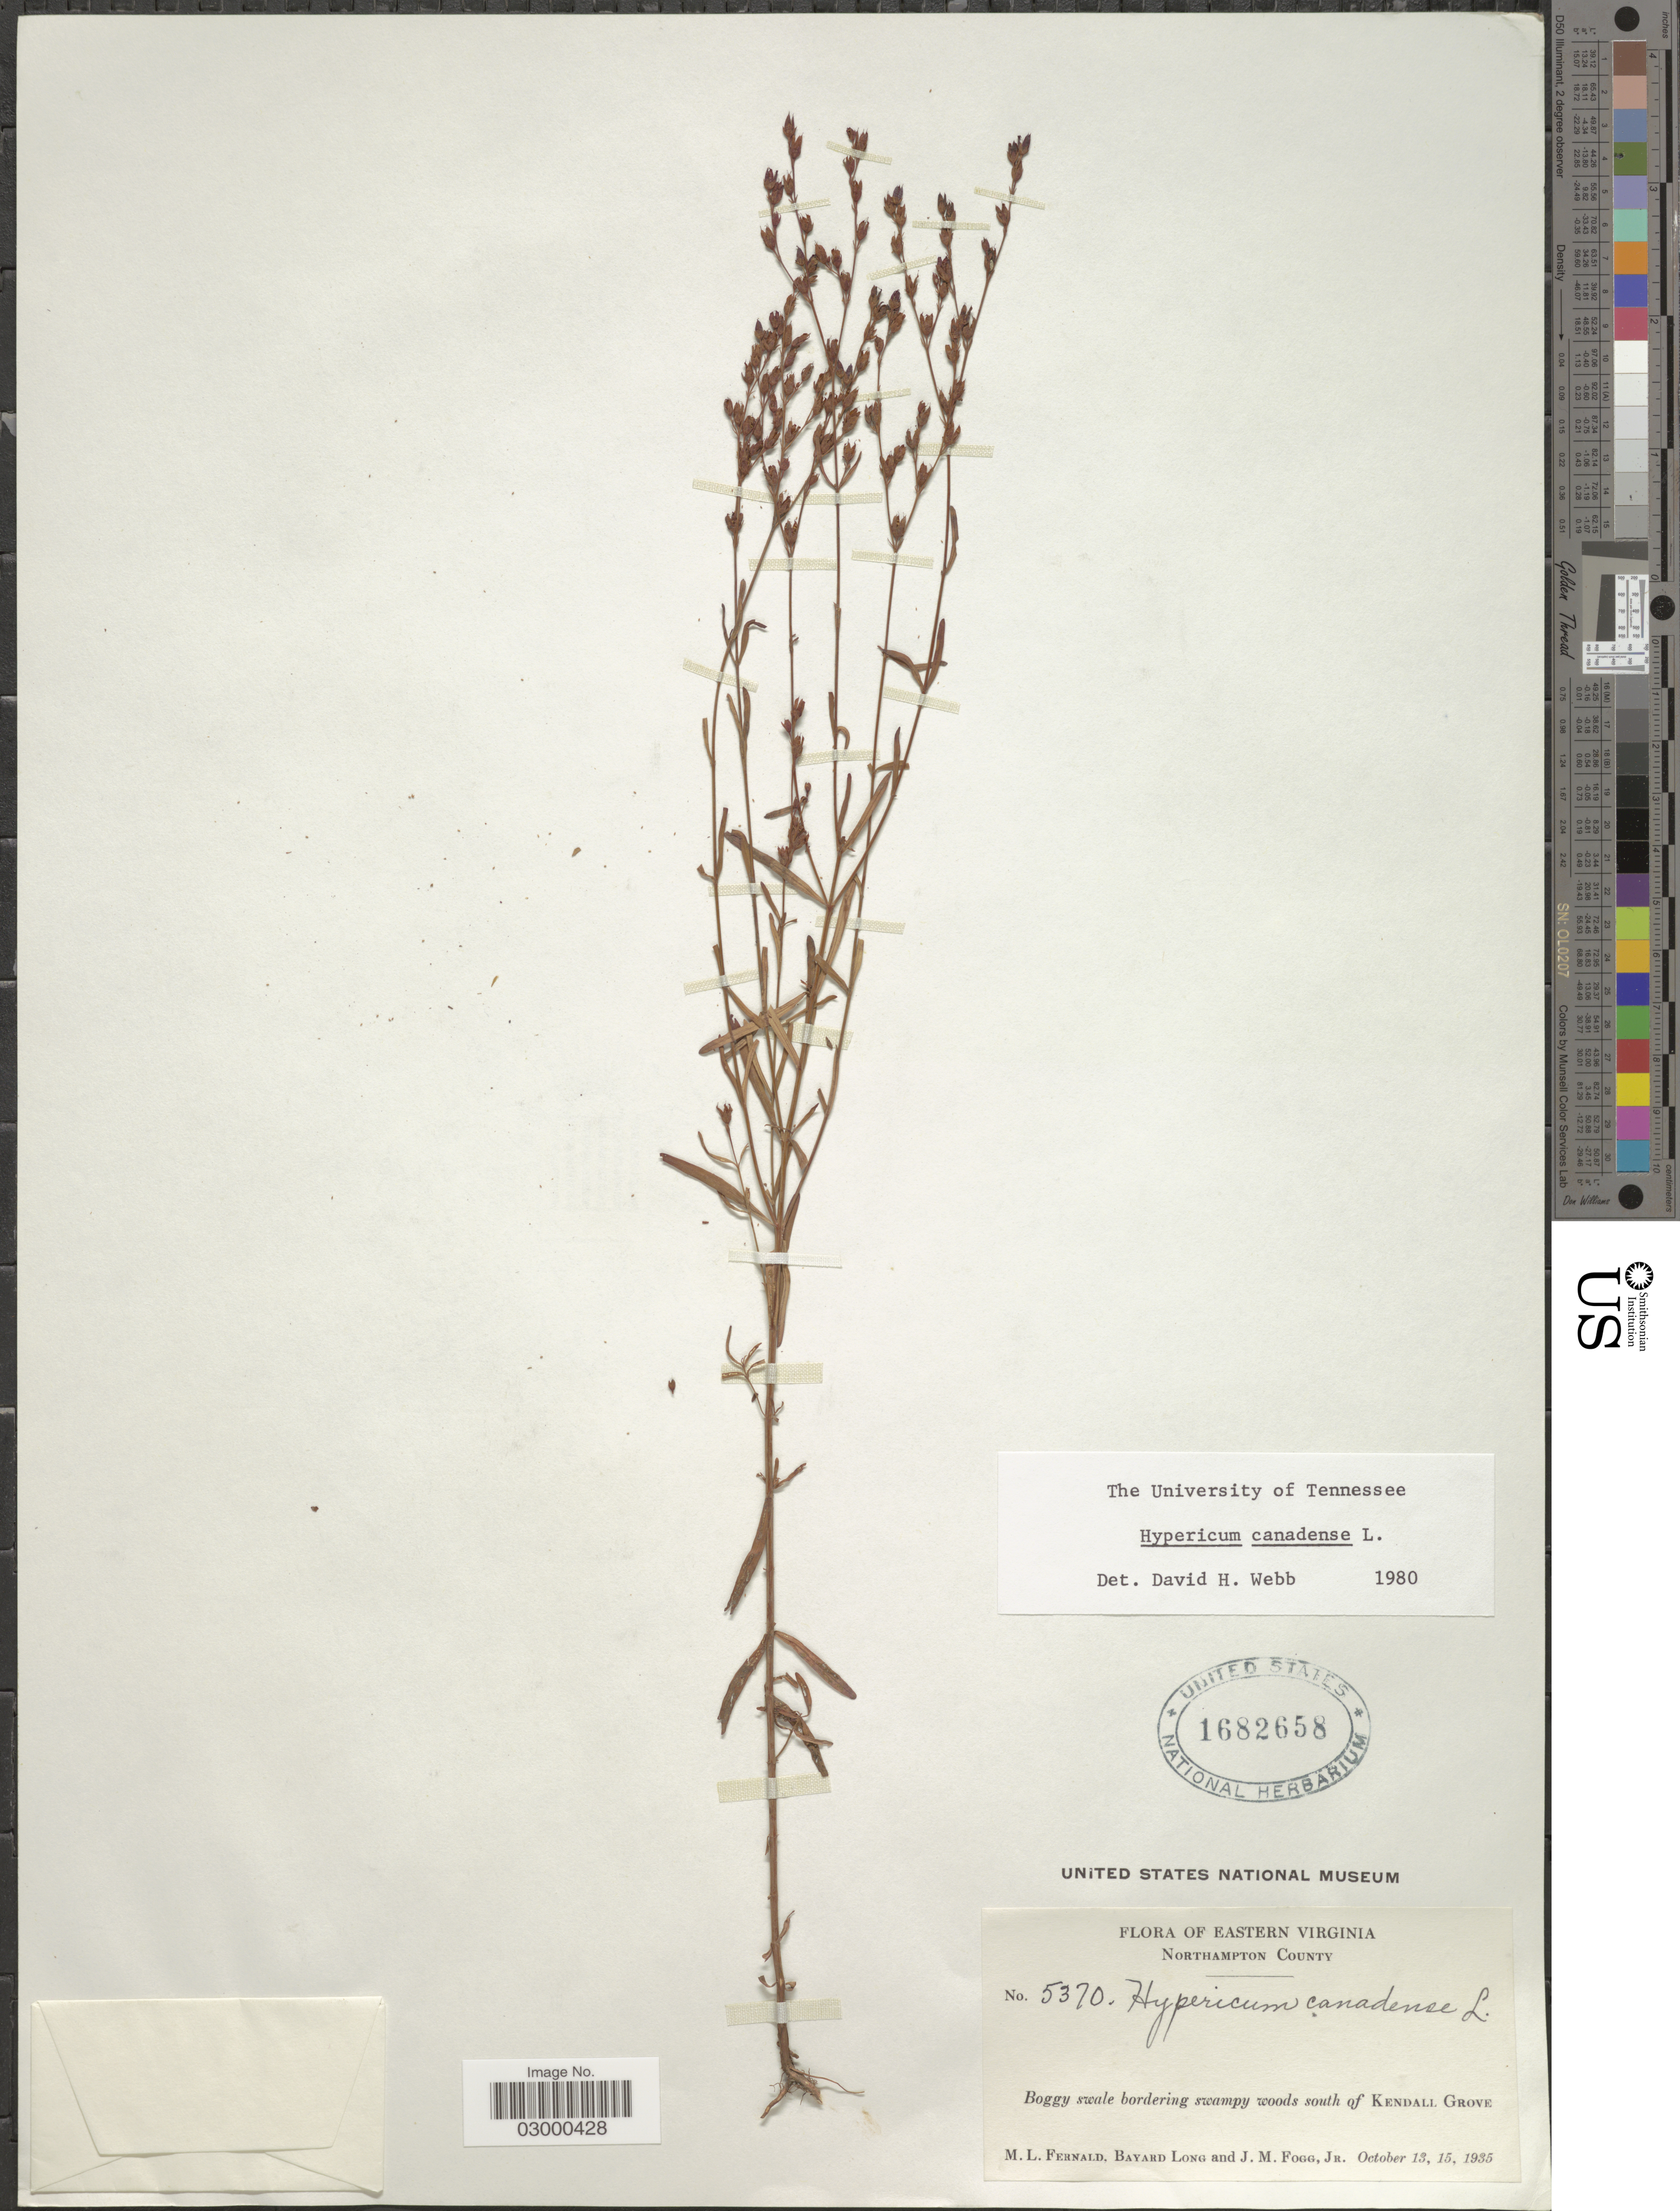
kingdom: Plantae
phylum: Tracheophyta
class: Magnoliopsida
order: Malpighiales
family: Hypericaceae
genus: Hypericum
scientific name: Hypericum canadense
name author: L.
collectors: M. L. Fernald, B. Long & J. Fogg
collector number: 5370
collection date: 1935-10-13/1935-10-15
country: United States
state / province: Virginia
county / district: Northampton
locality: Eastern Virginia, Boggy swale bordering swampy woods S of Kendall Grove.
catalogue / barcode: US 1682658